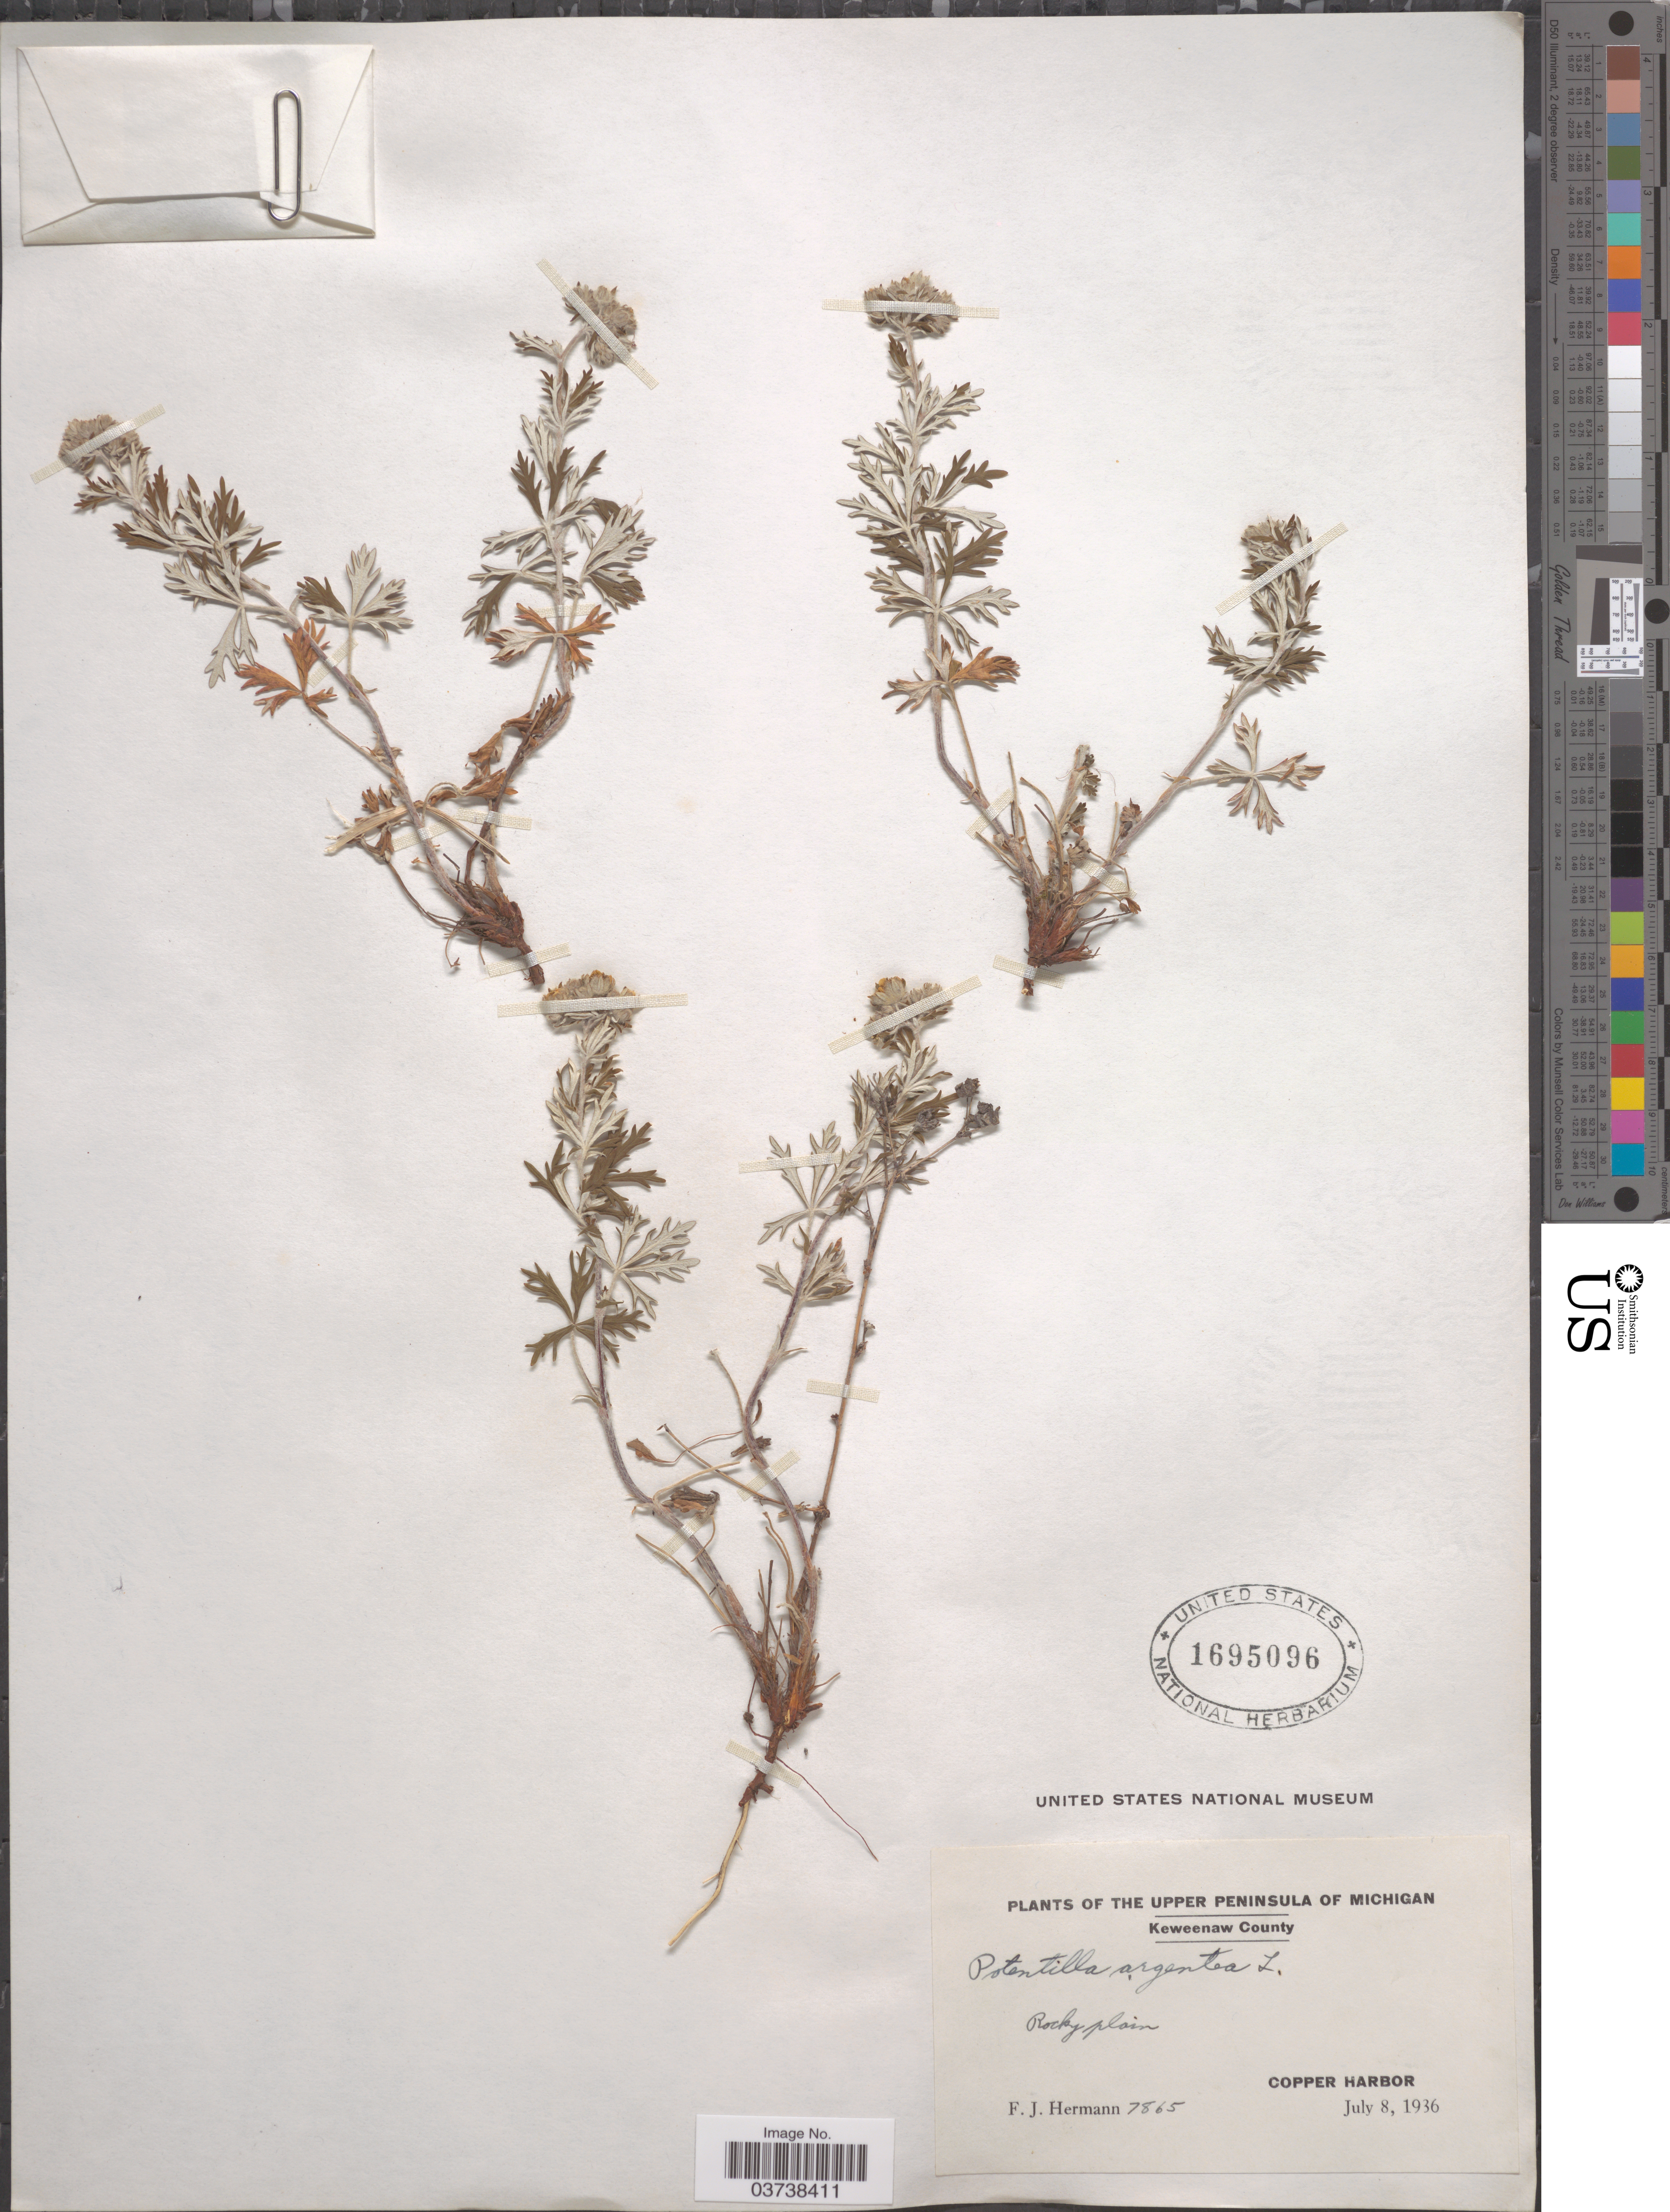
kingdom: Plantae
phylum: Tracheophyta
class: Magnoliopsida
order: Rosales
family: Rosaceae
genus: Potentilla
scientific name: Potentilla argentea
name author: L.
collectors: F. J. Hermann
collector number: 7865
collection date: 1936-07-08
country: United States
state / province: Michigan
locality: The Upper Peninsula of Michigan. Keweenaw County. Copper Harbor.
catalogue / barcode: US 1695096